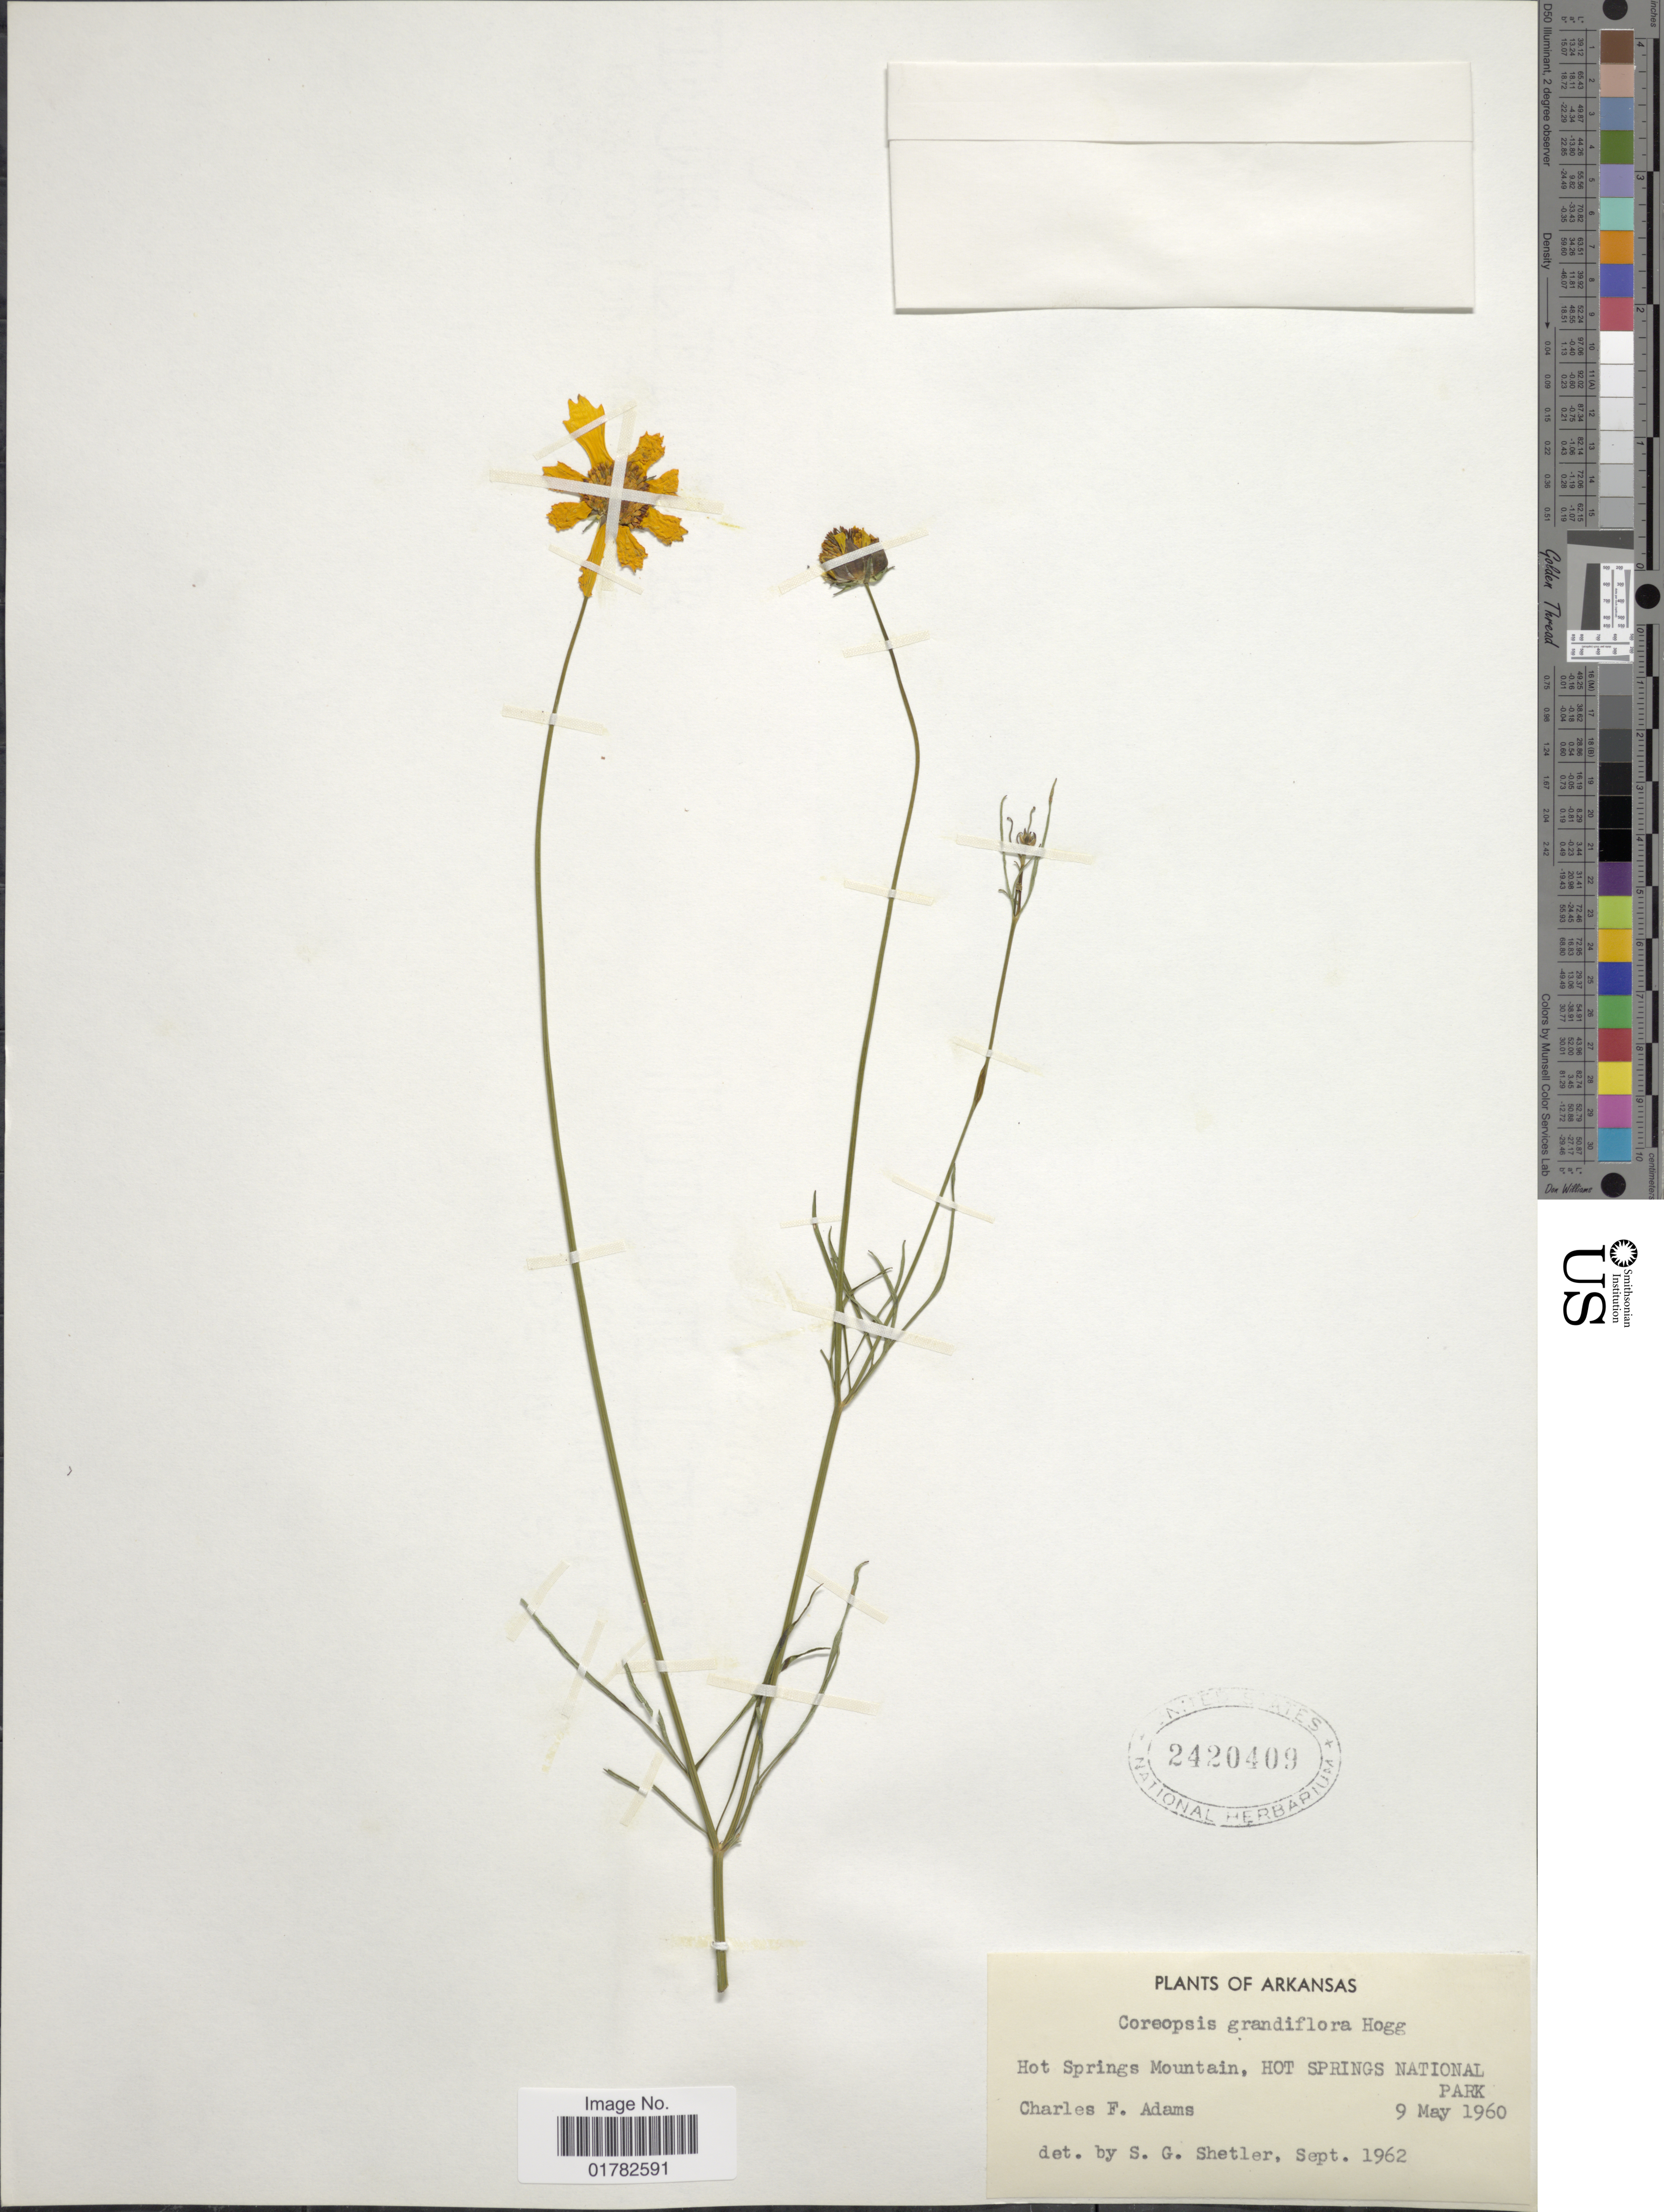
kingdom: Plantae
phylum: Tracheophyta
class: Magnoliopsida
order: Asterales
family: Asteraceae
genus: Coreopsis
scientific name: Coreopsis grandiflora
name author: Nutt.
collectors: C. F. Adams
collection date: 1960-05-09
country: United States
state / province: Arkansas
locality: Hot Springs Mountain, Hot Springs National Park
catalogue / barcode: US 2420409